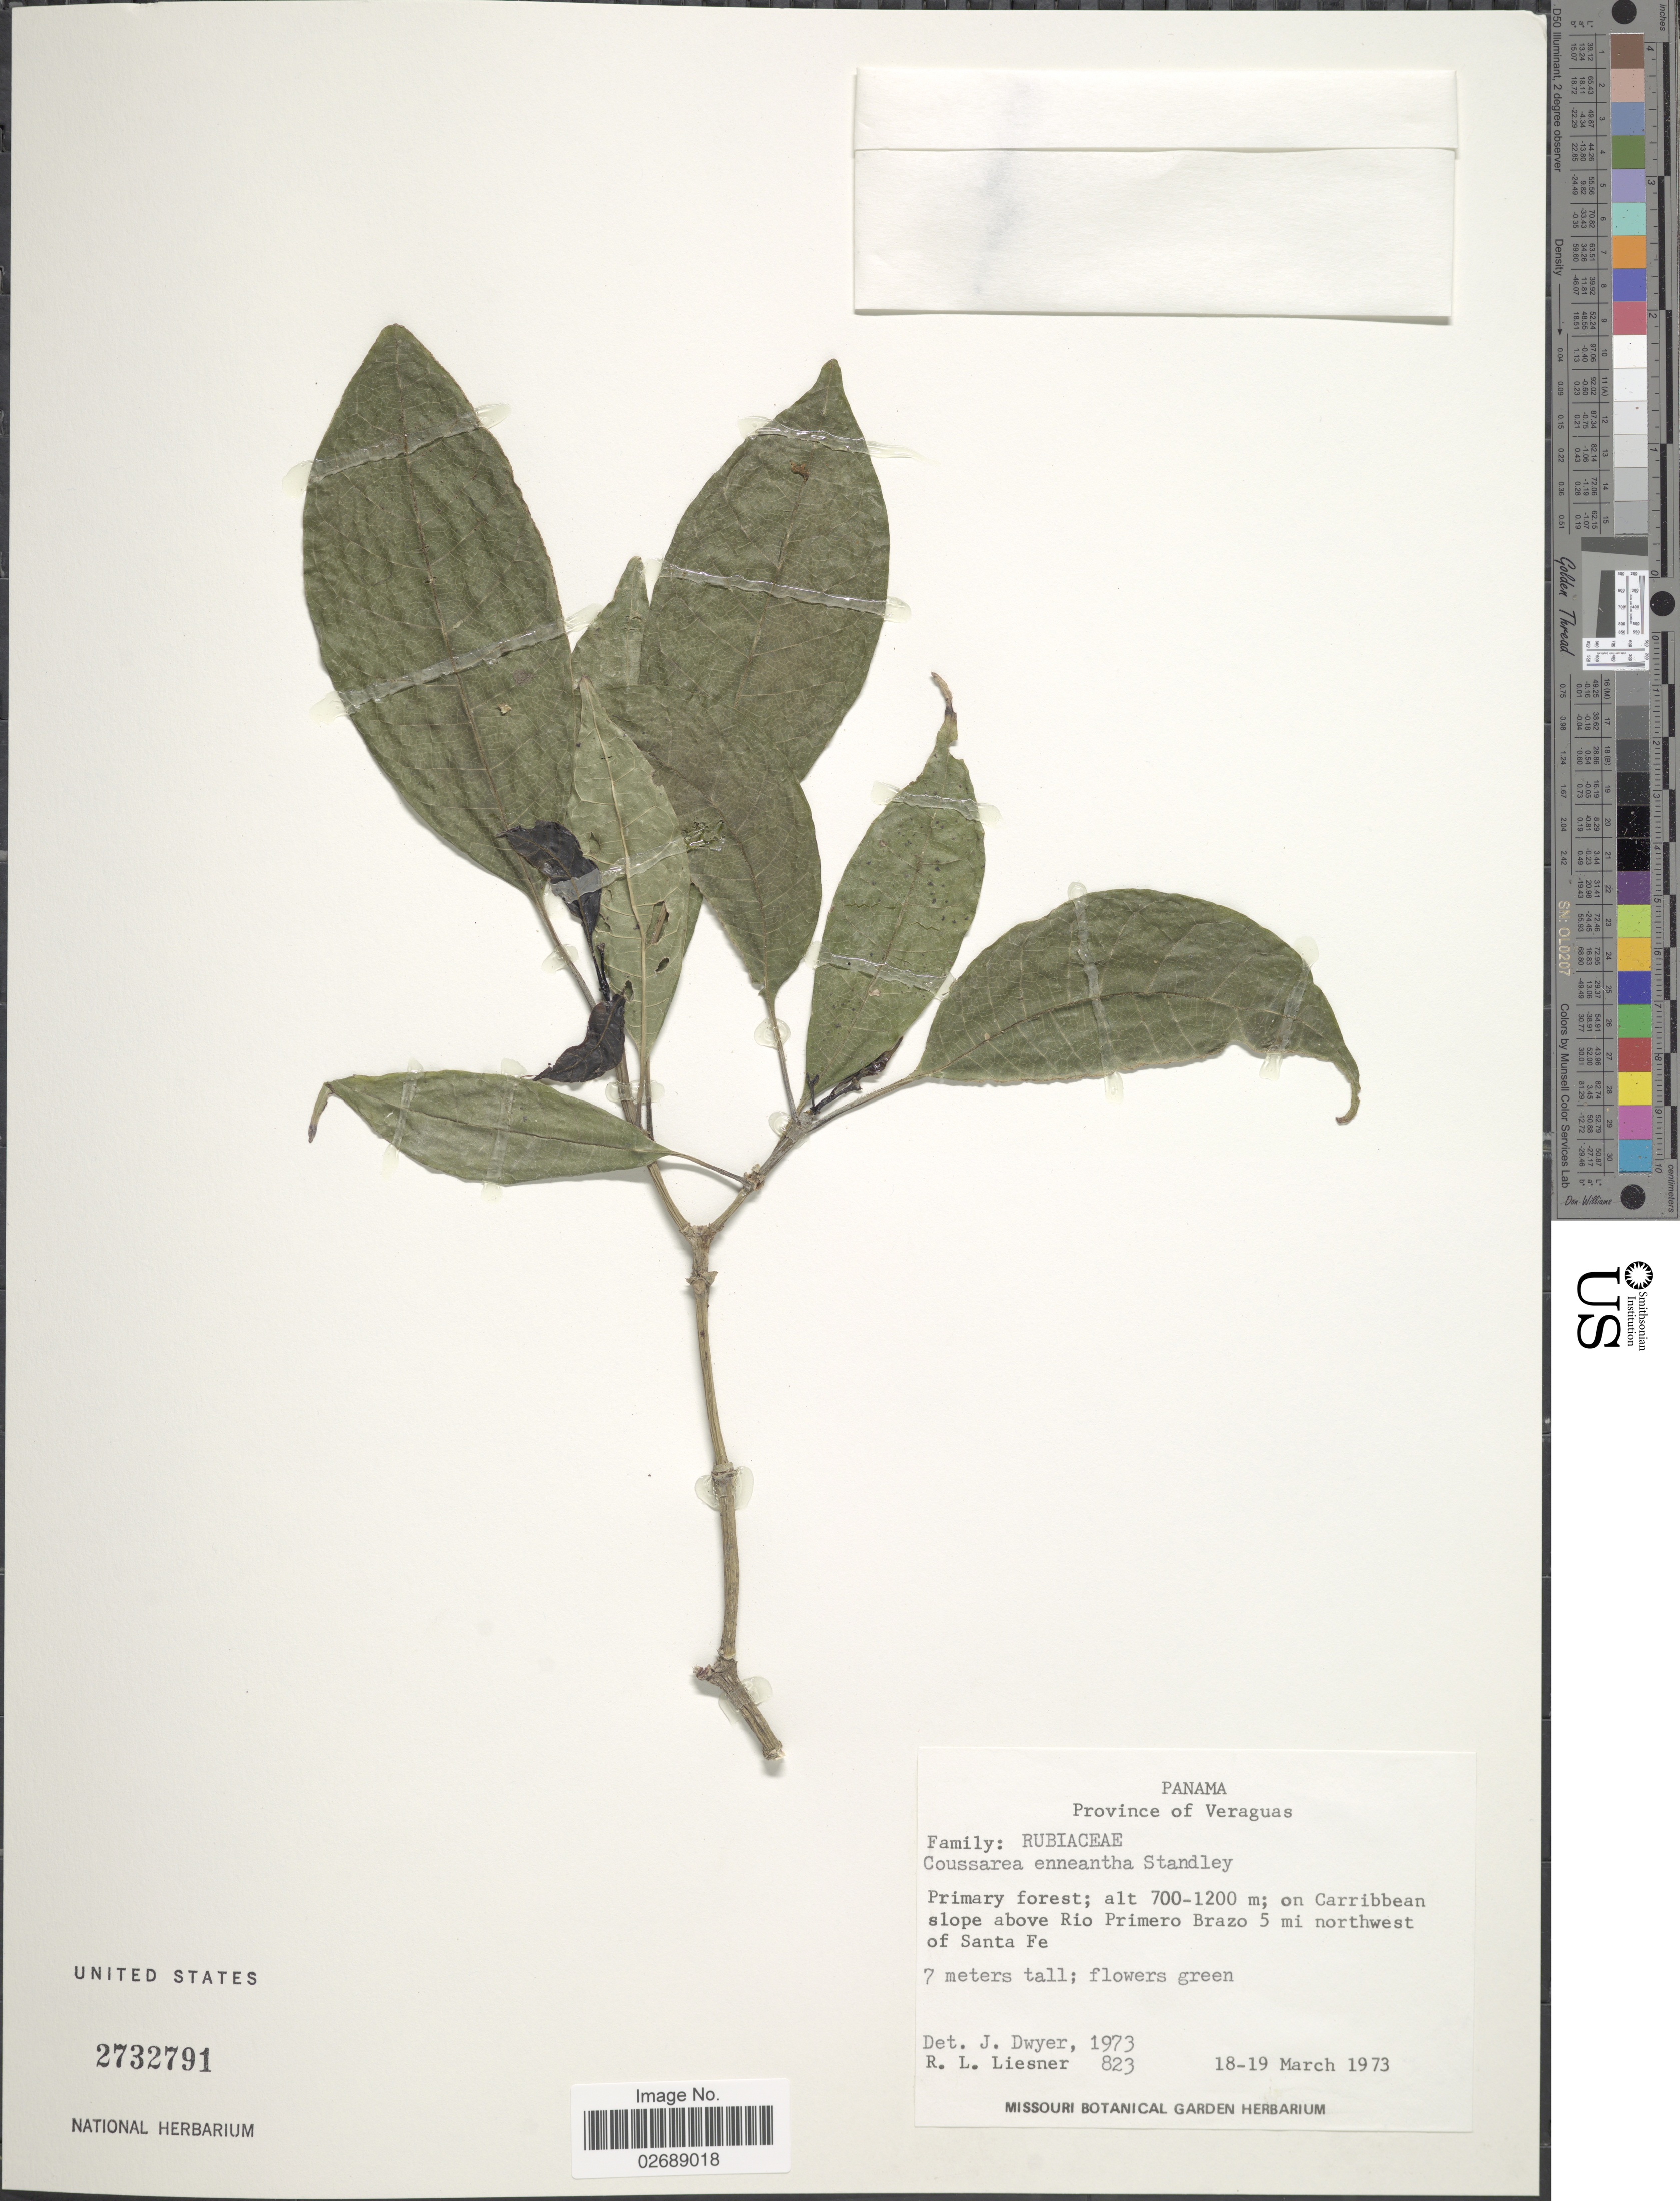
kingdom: Plantae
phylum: Tracheophyta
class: Magnoliopsida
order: Gentianales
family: Rubiaceae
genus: Coussarea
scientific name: Coussarea enneantha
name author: Standl.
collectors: R. L. Liesner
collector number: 823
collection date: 1973-03-18/1973-03-19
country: Panama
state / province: Veraguas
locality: Primary forest; Caribbean slope above Rio Primero Brazo 5 mi northwest of Santa Fe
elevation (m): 700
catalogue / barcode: US 2732791